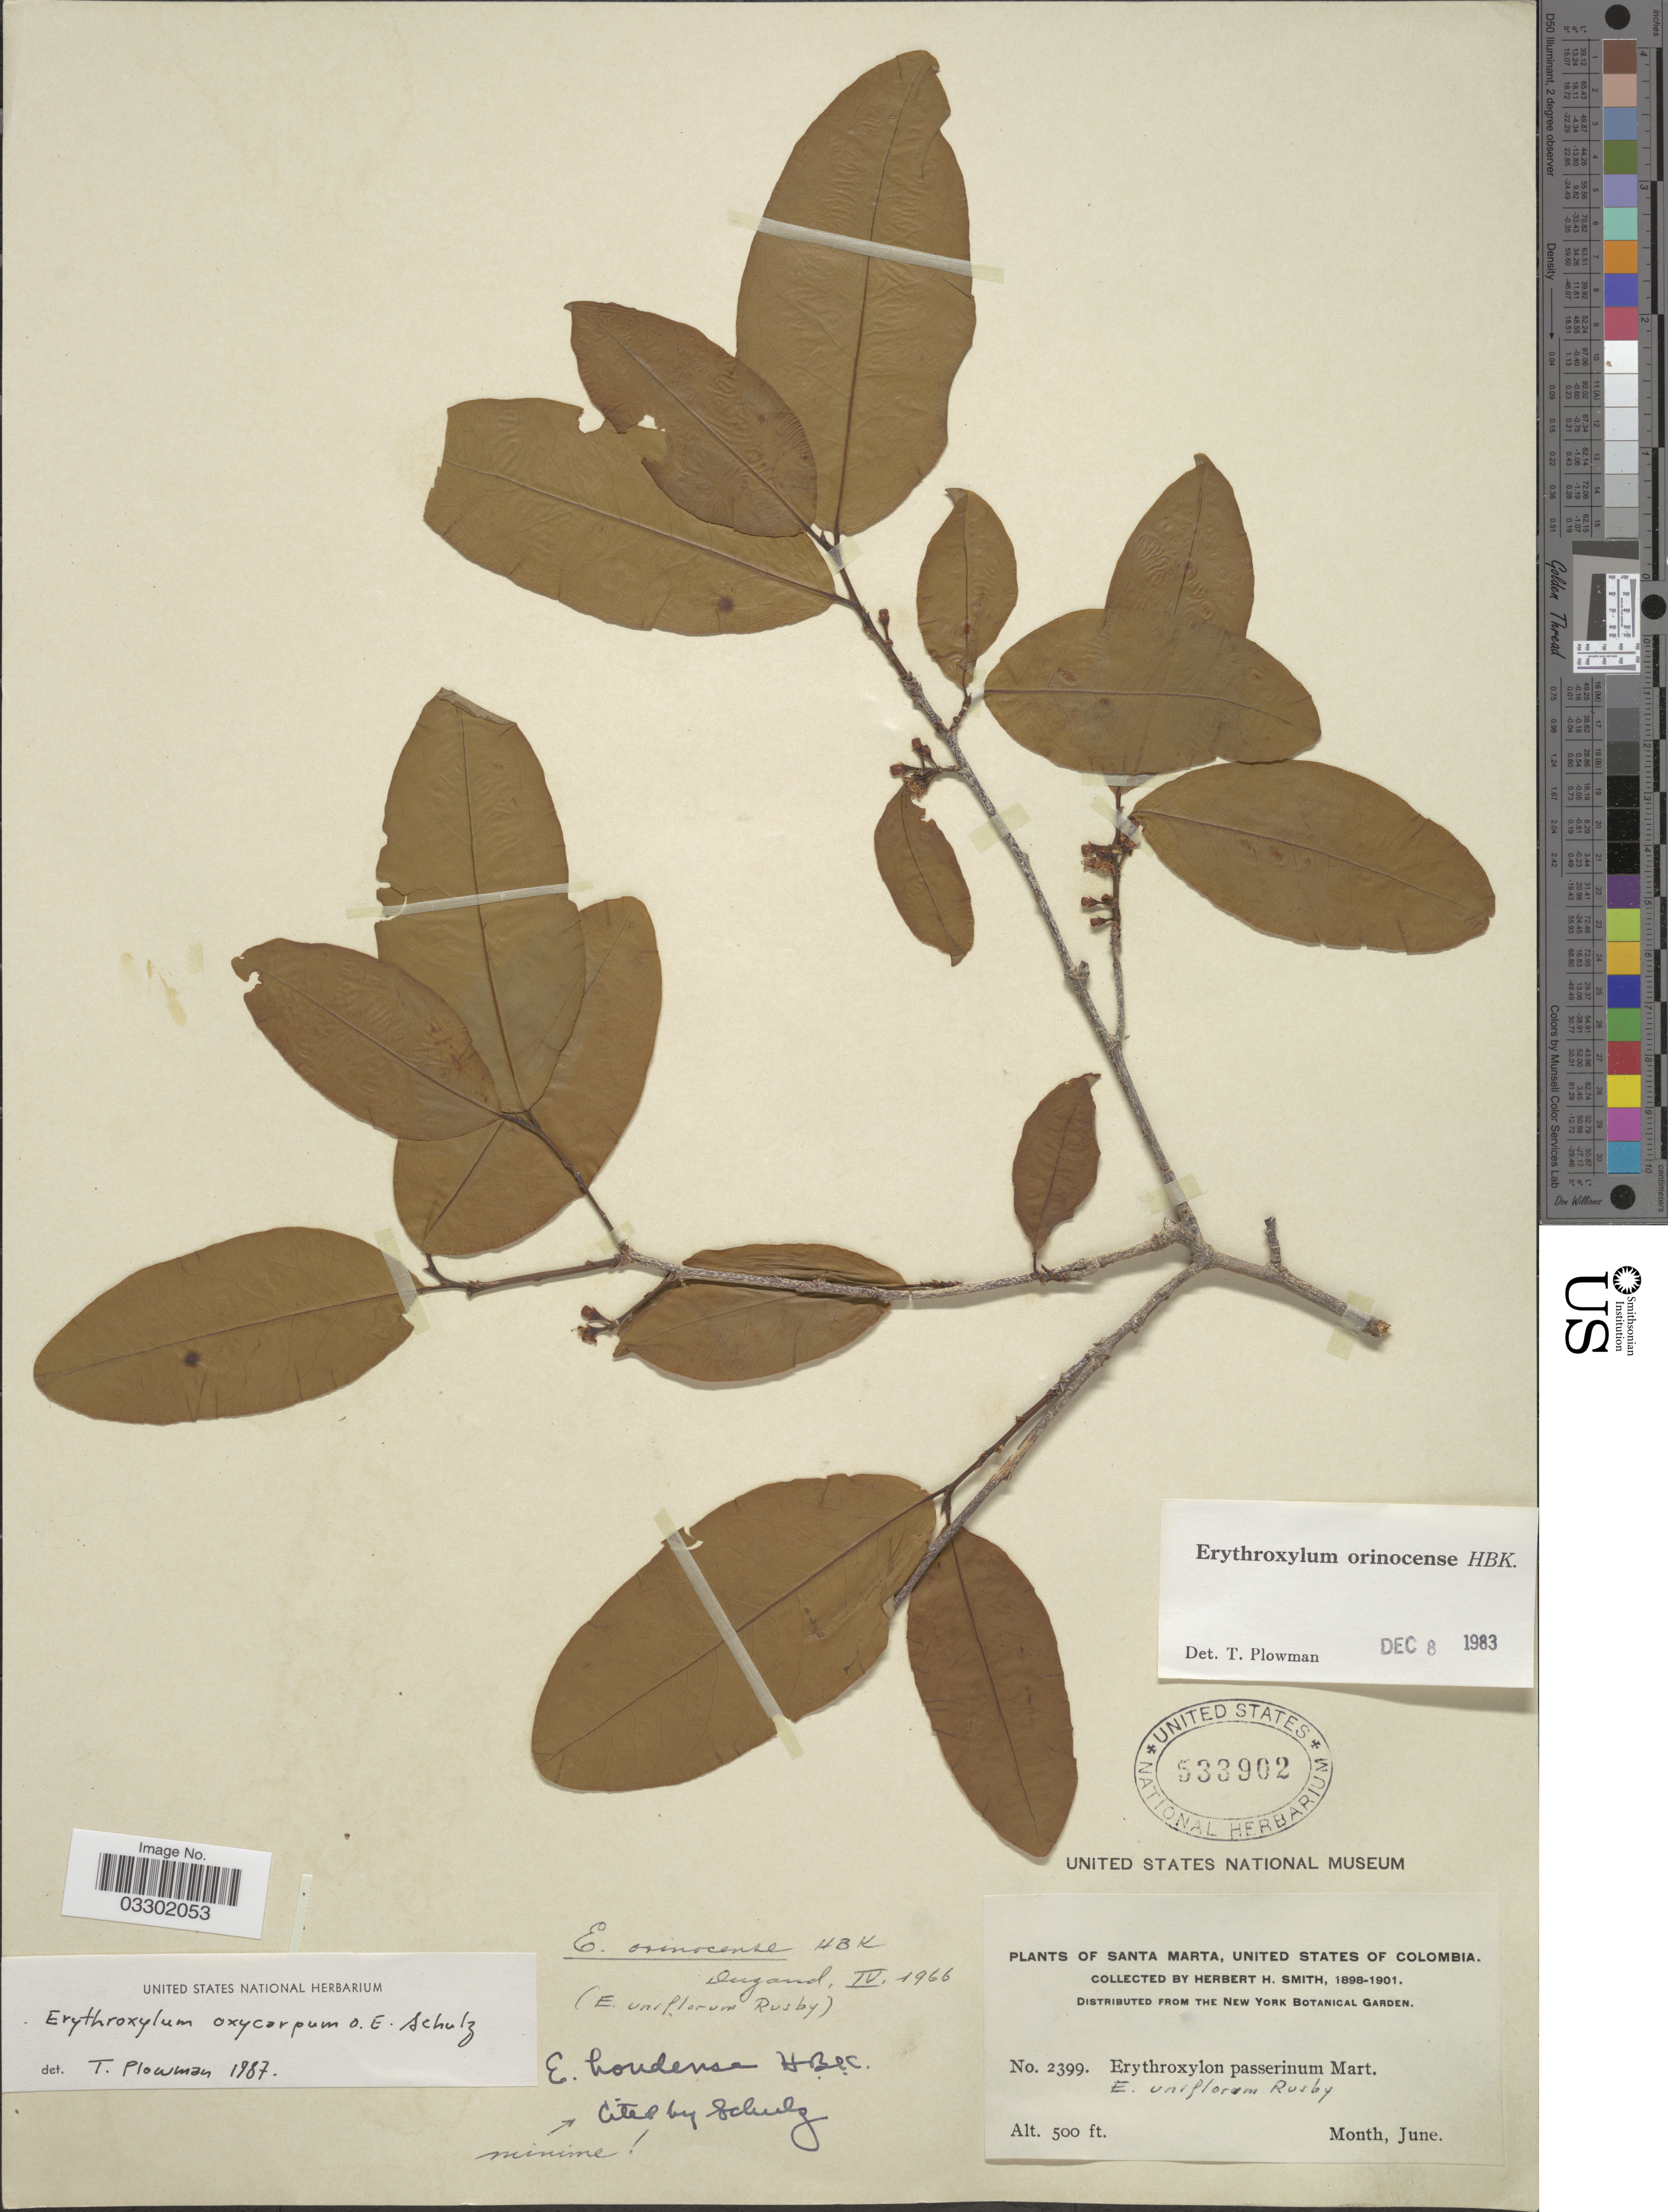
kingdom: Plantae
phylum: Tracheophyta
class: Magnoliopsida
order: Malpighiales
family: Erythroxylaceae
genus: Erythroxylum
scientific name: Erythroxylum oxycarpum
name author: O.E. Schulz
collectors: Herbert H. Smith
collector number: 2399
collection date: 1898-06/1901-06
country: Colombia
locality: Santa Marta, United States of Colombia.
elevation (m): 152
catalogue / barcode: US 533902